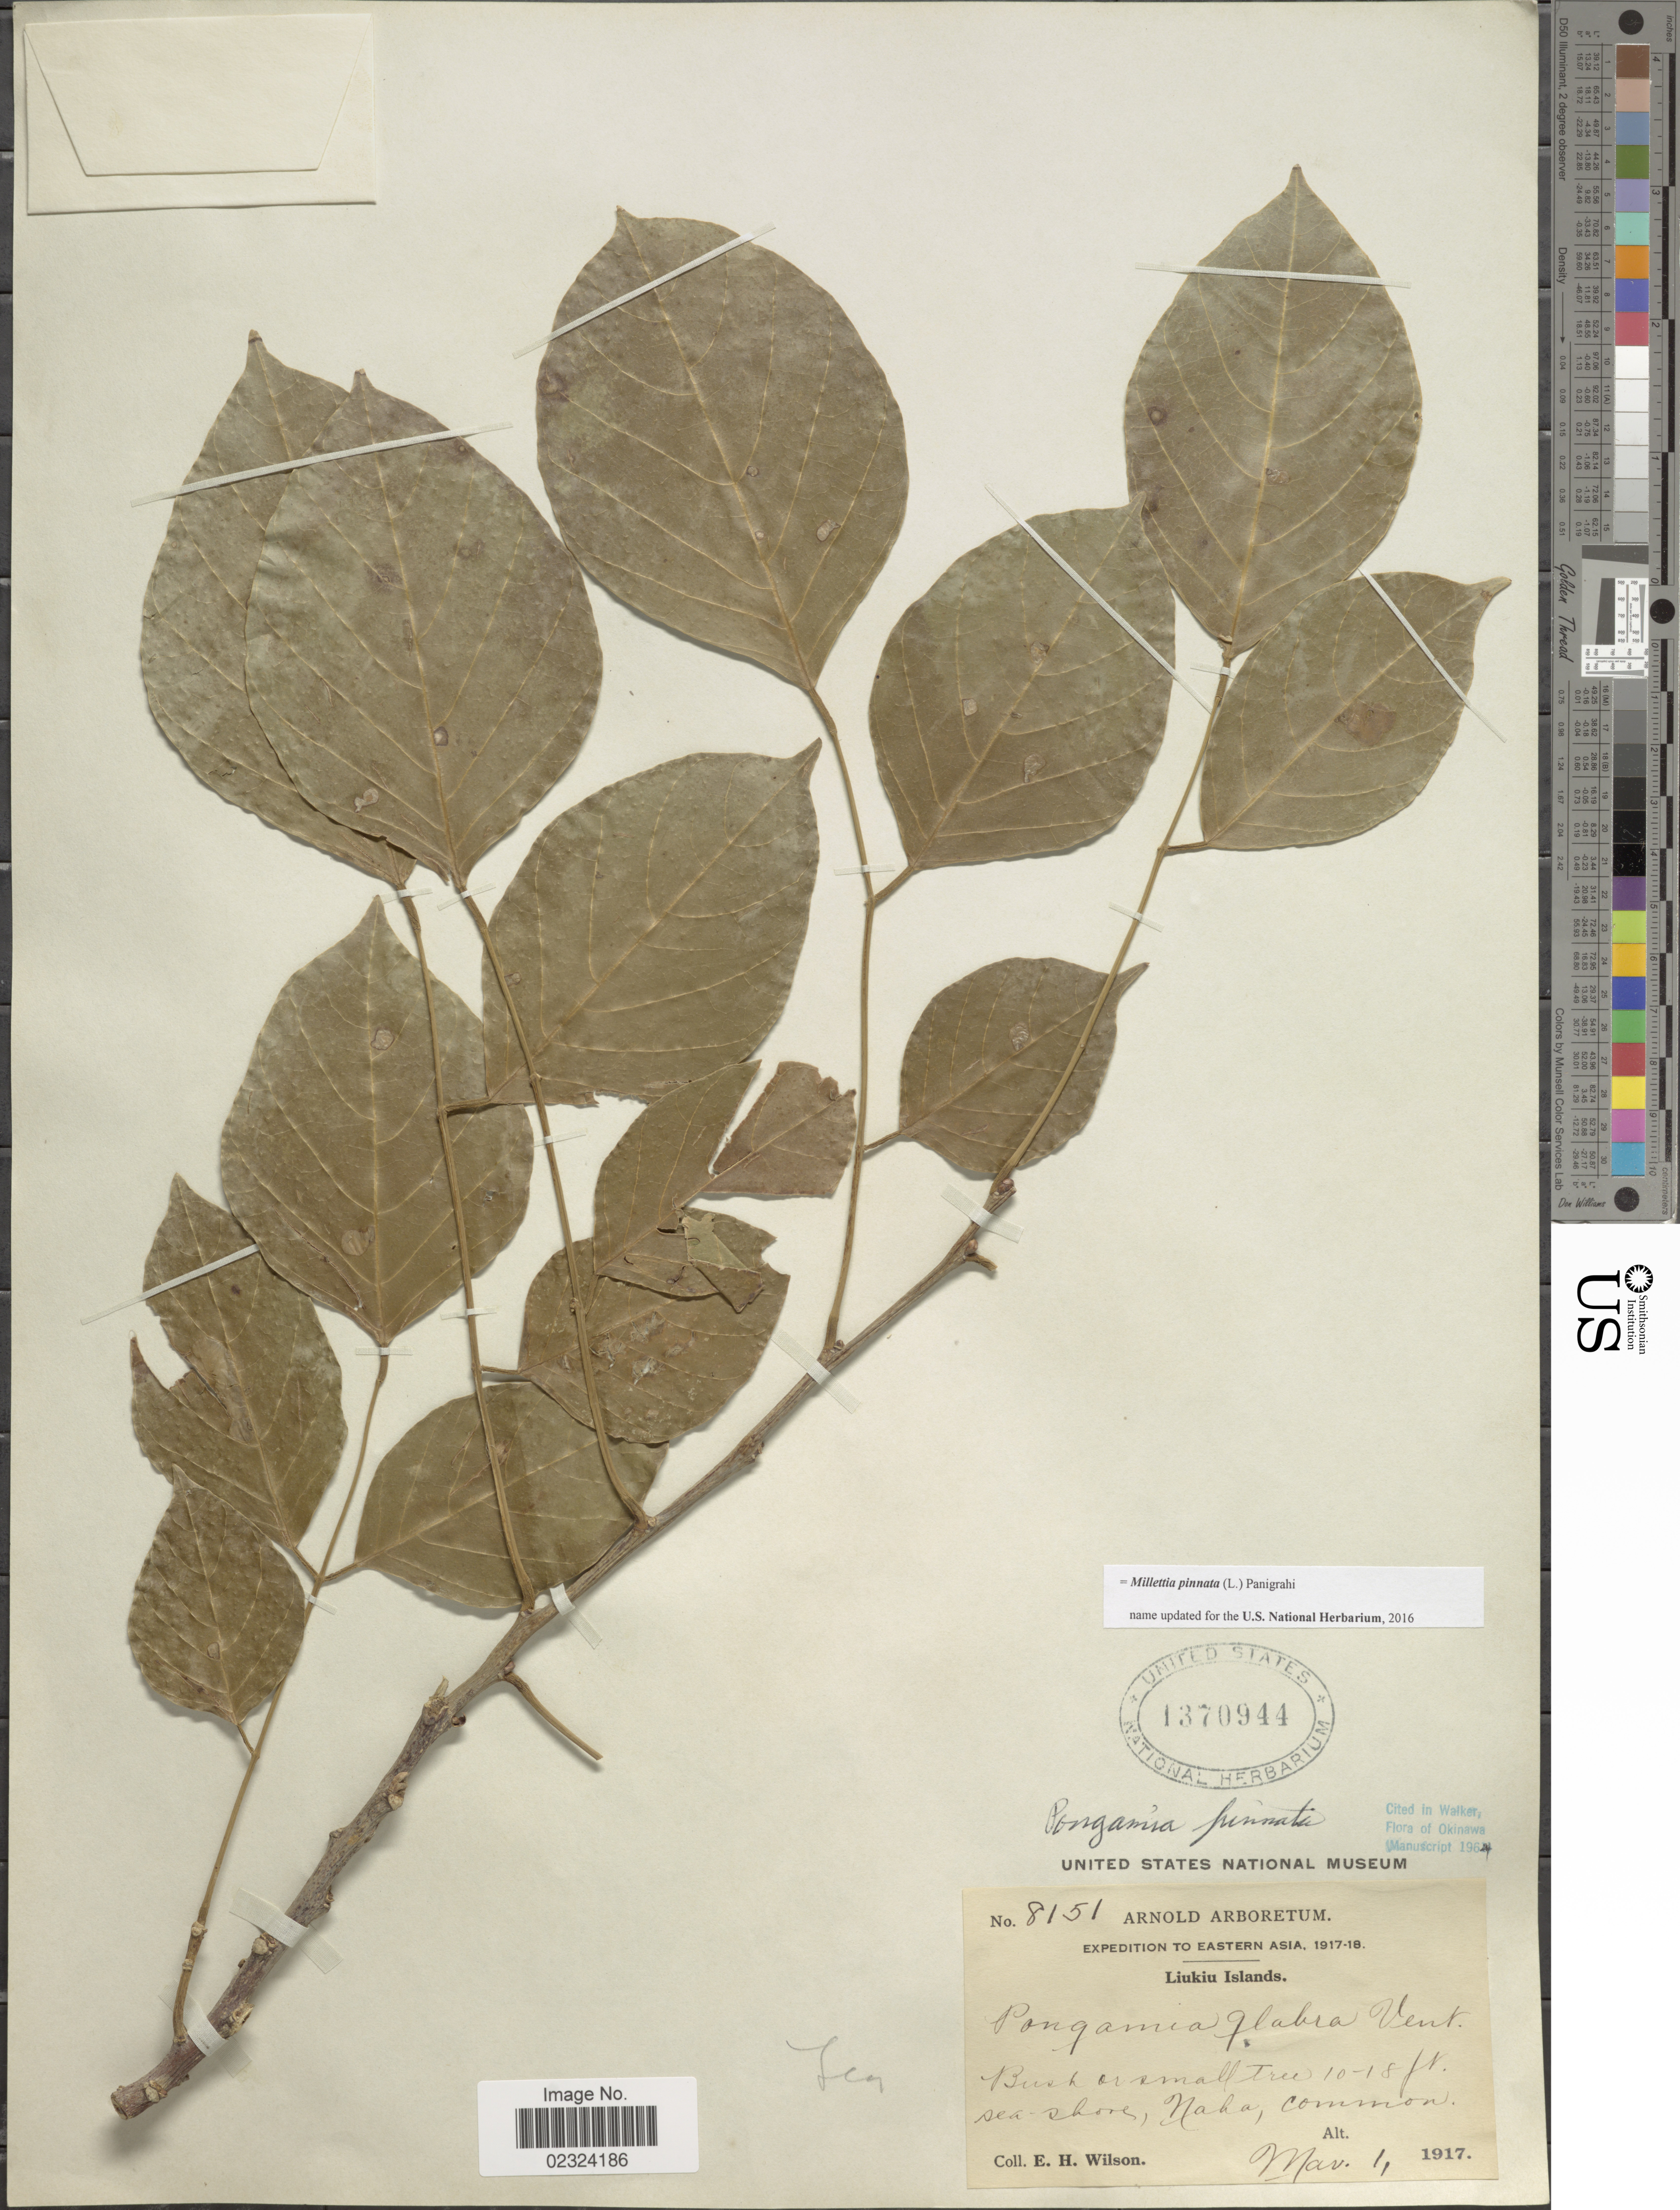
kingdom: Plantae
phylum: Tracheophyta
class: Magnoliopsida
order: Fabales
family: Fabaceae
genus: Millettia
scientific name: Millettia pinnata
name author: (L.) Panigrahi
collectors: E. Wilson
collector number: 8151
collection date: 1917-03-01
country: Japan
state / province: Okinawa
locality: Eastern Asia. Liukiu Islands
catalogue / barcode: US 1370944